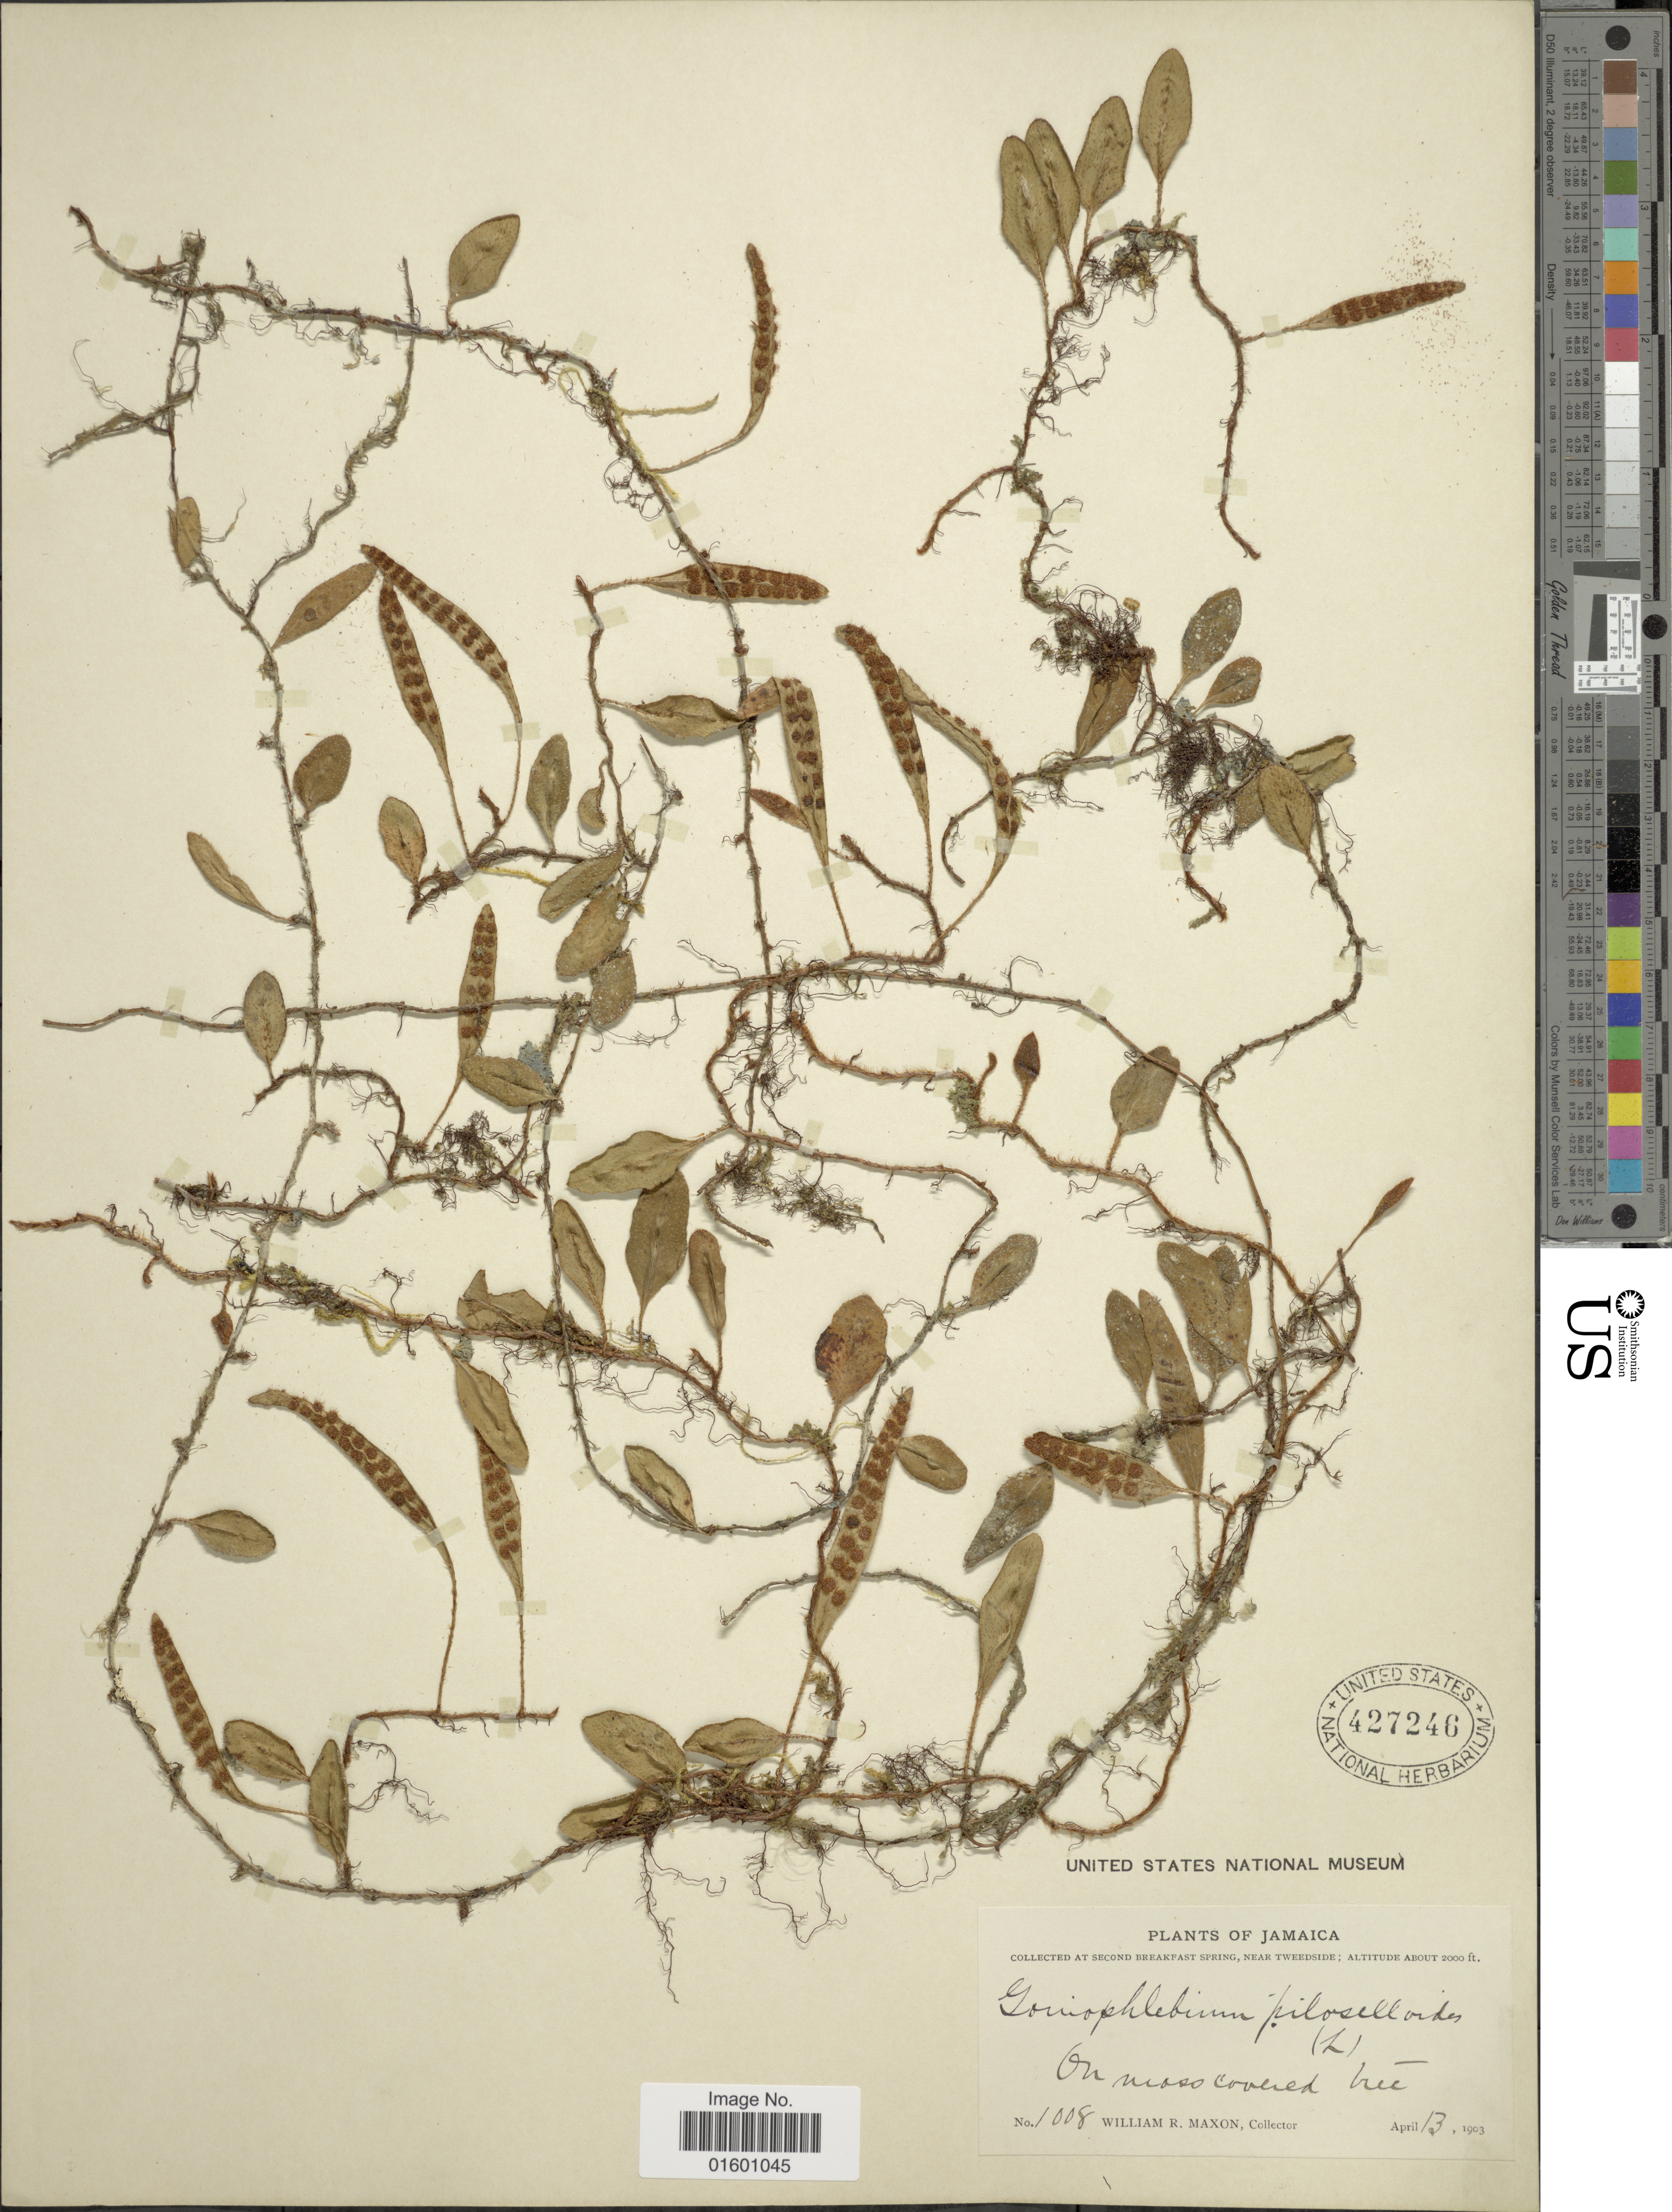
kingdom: Plantae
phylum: Tracheophyta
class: Polypodiopsida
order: Polypodiales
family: Polypodiaceae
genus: Microgramma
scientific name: Microgramma piloselloides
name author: (L.) Copel.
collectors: W. R. Maxon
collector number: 1008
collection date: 1903-04-13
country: Jamaica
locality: Second Breakfast Spring, Near Tweedside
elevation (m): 610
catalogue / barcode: US 427246